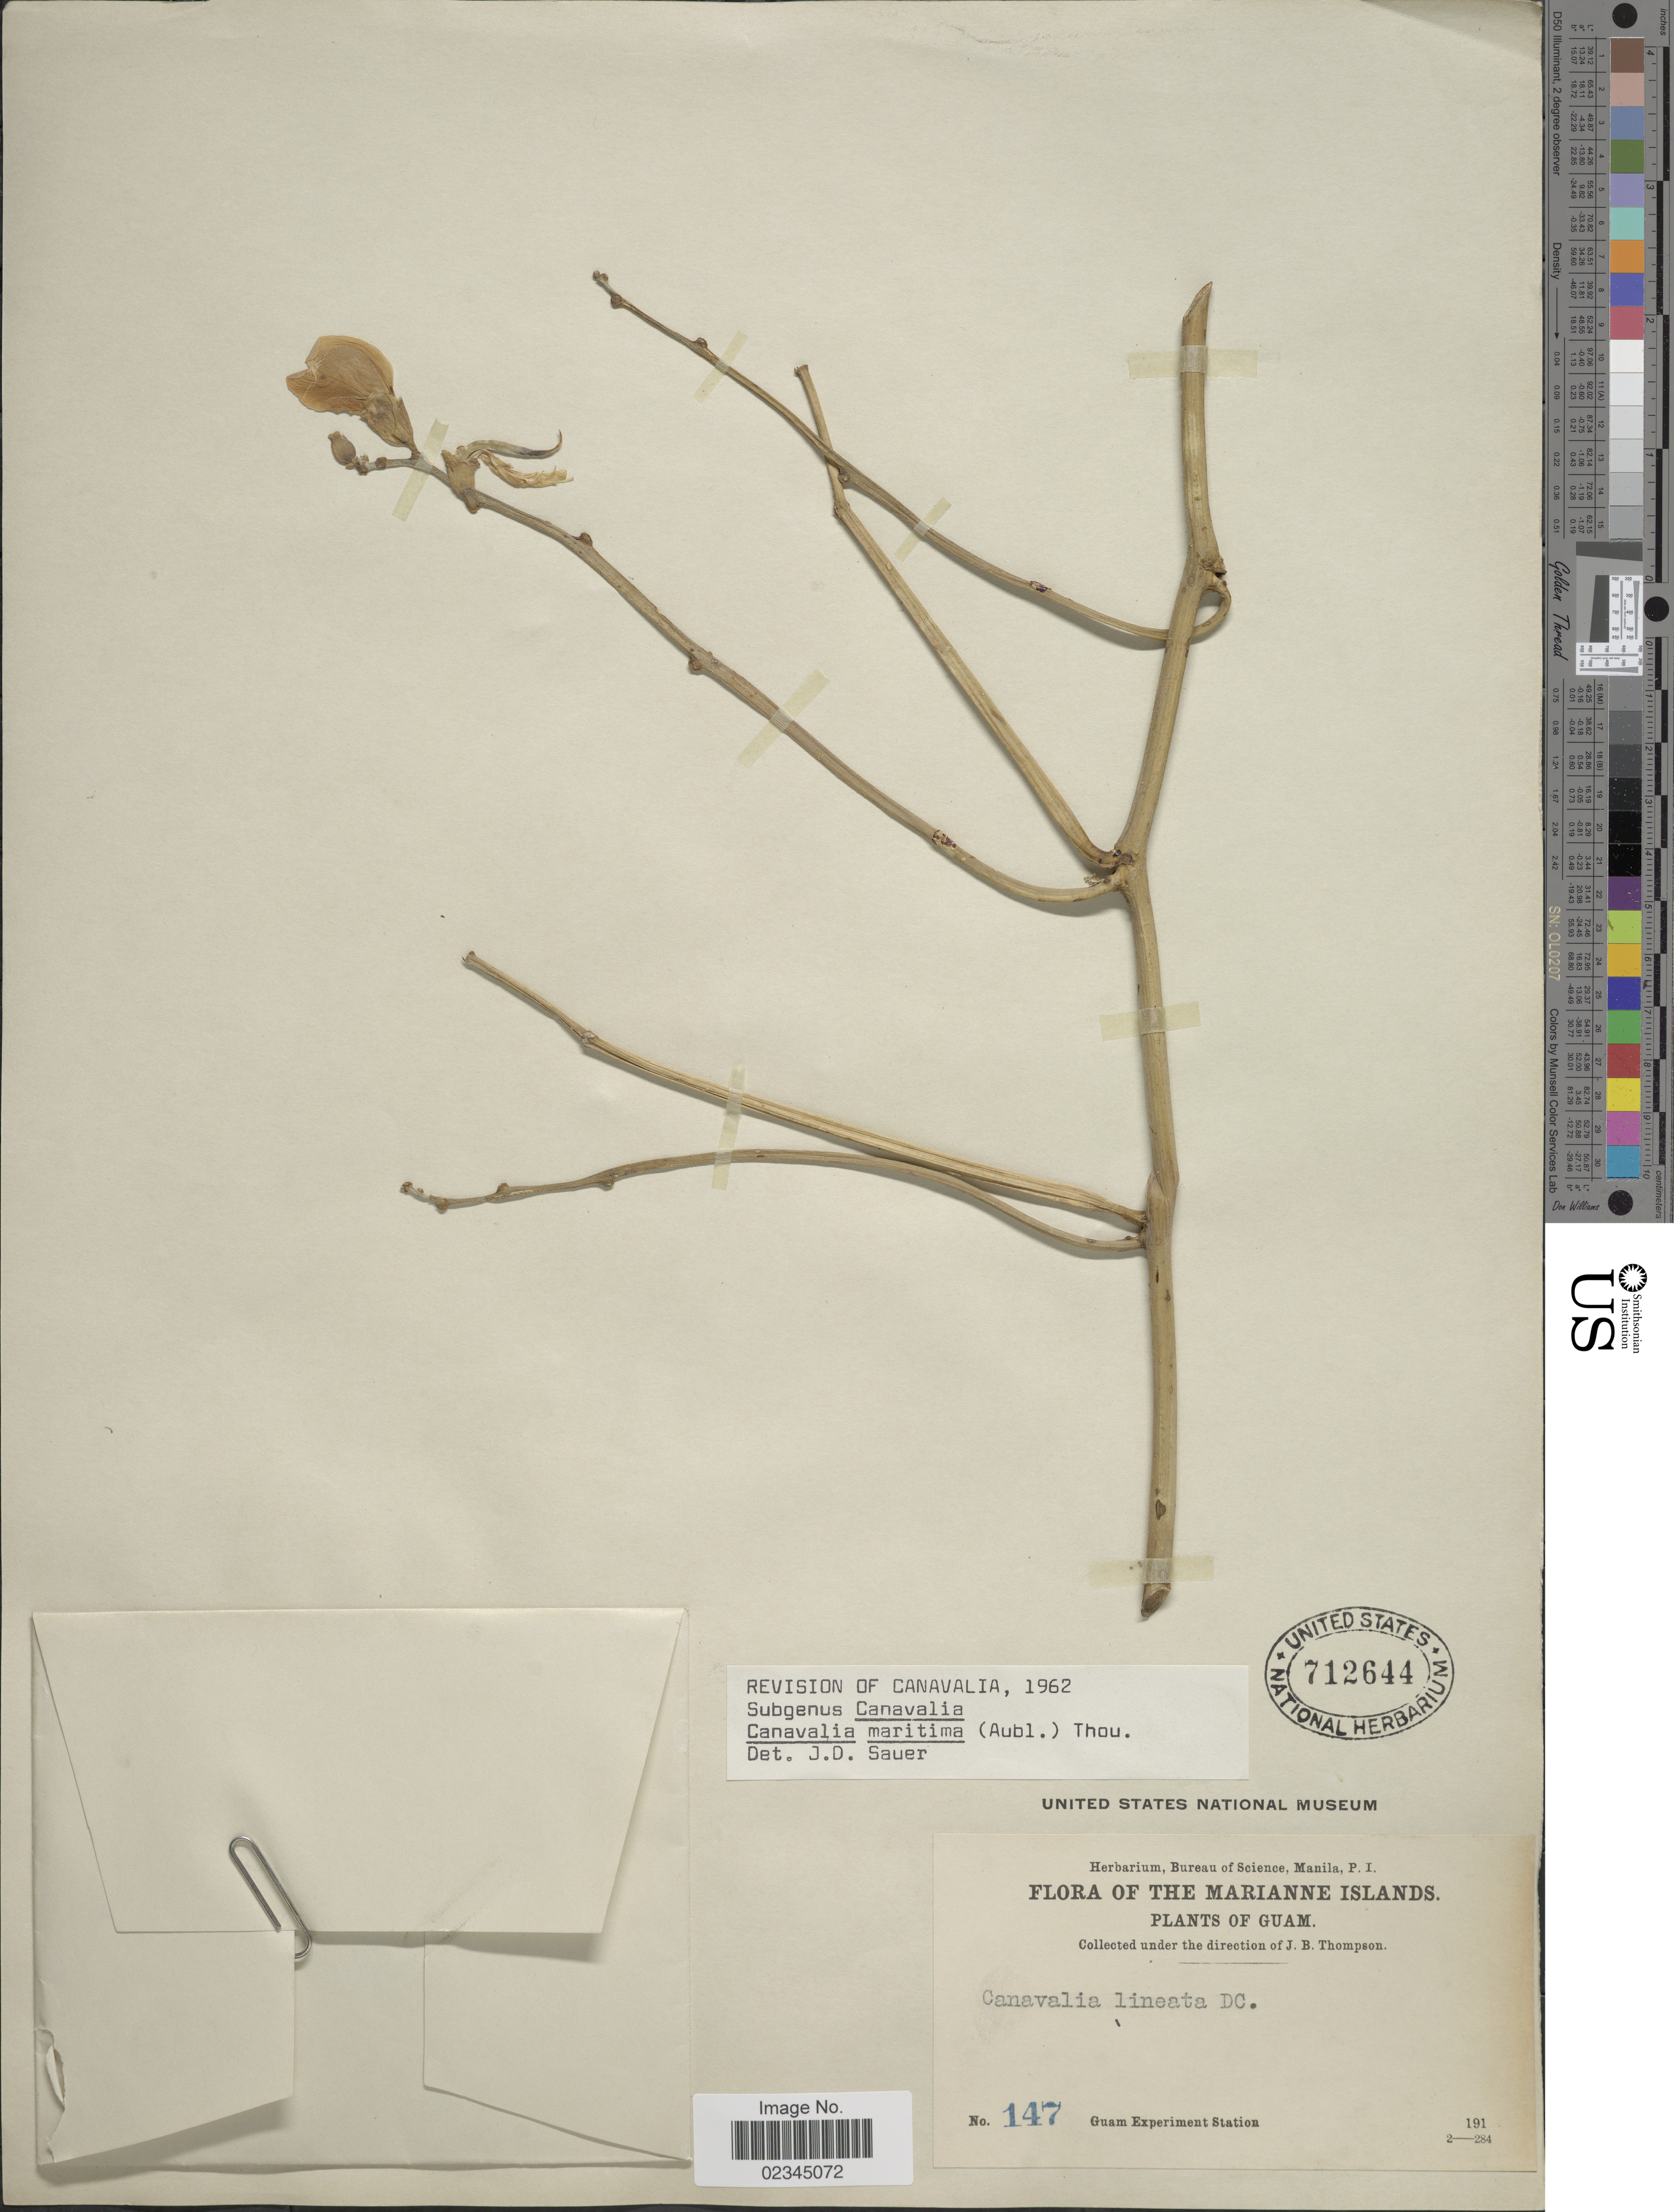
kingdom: Plantae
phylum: Tracheophyta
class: Magnoliopsida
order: Fabales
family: Fabaceae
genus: Canavalia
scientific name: Canavalia rosea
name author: (Sw.) DC.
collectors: Guam Exp. Sta.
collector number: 147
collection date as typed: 191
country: Guam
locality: Marianne Islands. Guam.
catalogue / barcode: US 712644